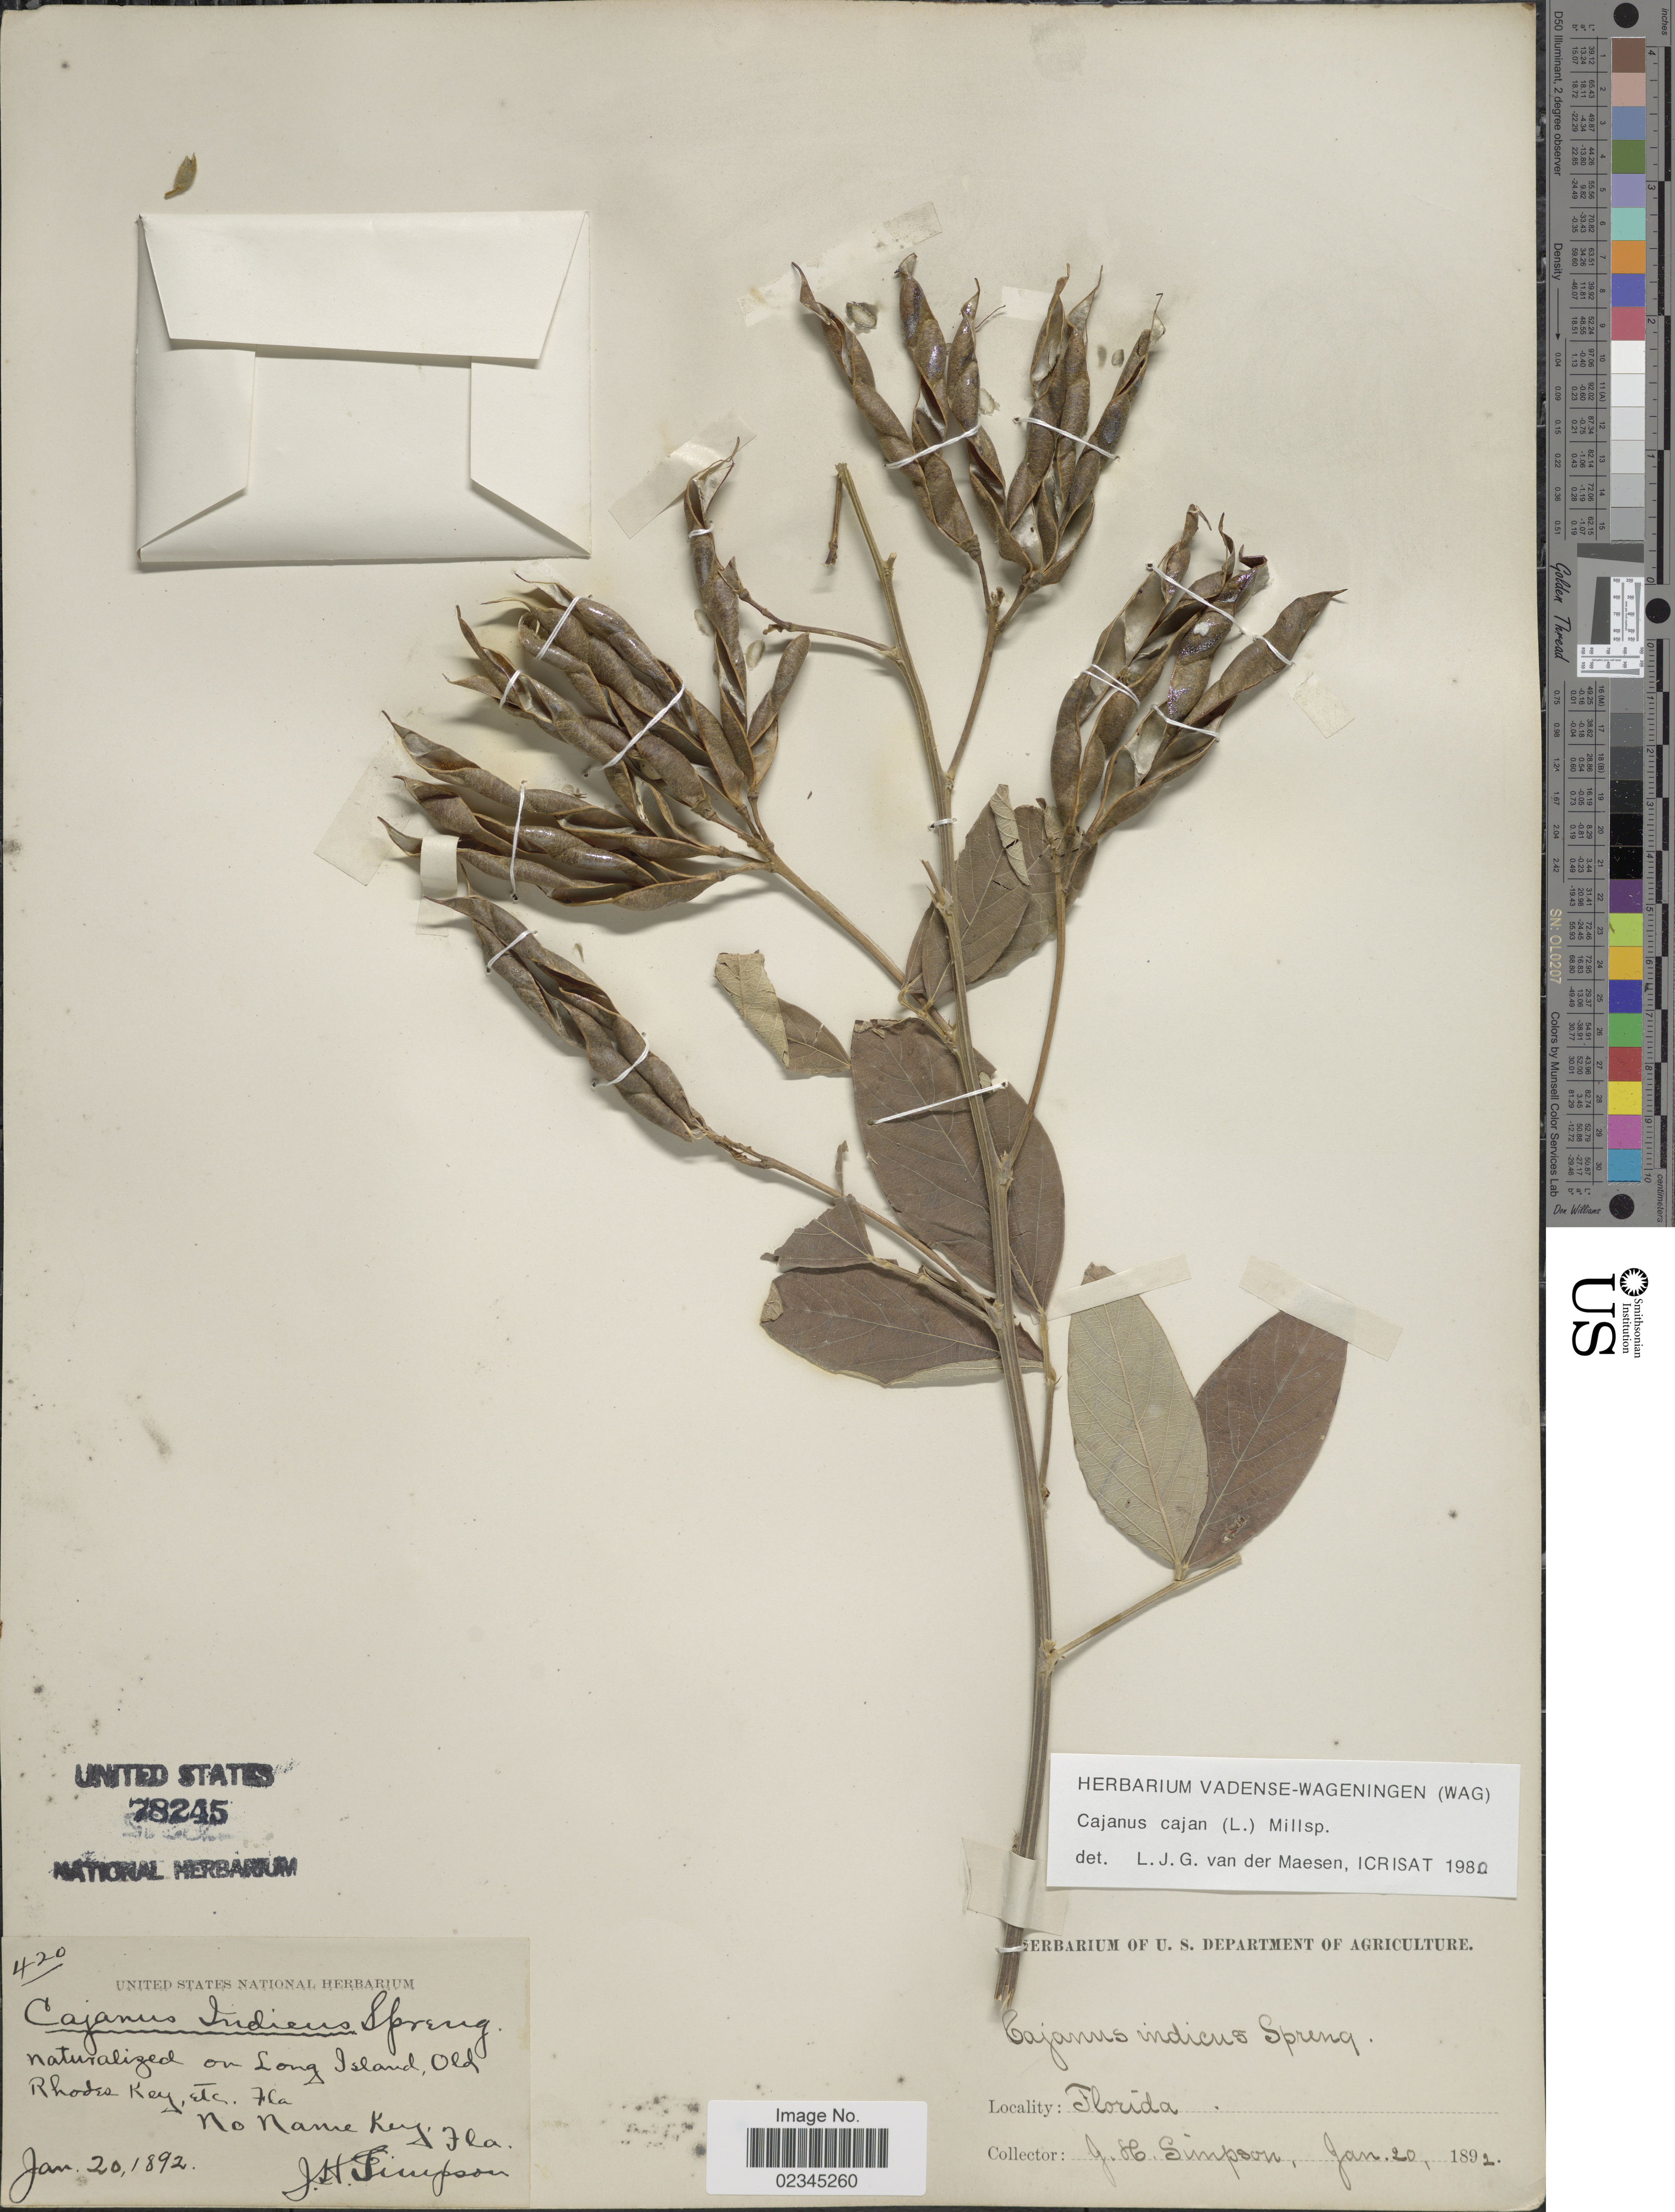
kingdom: Plantae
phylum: Tracheophyta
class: Magnoliopsida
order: Fabales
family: Fabaceae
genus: Cajanus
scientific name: Cajanus cajan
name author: (L.) Huth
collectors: J. H. Simpson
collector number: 420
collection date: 1892-01-20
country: United States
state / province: Florida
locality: Long Island, Old Rhodes Key etc. No Name Key [unsure placement]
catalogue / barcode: US 78245